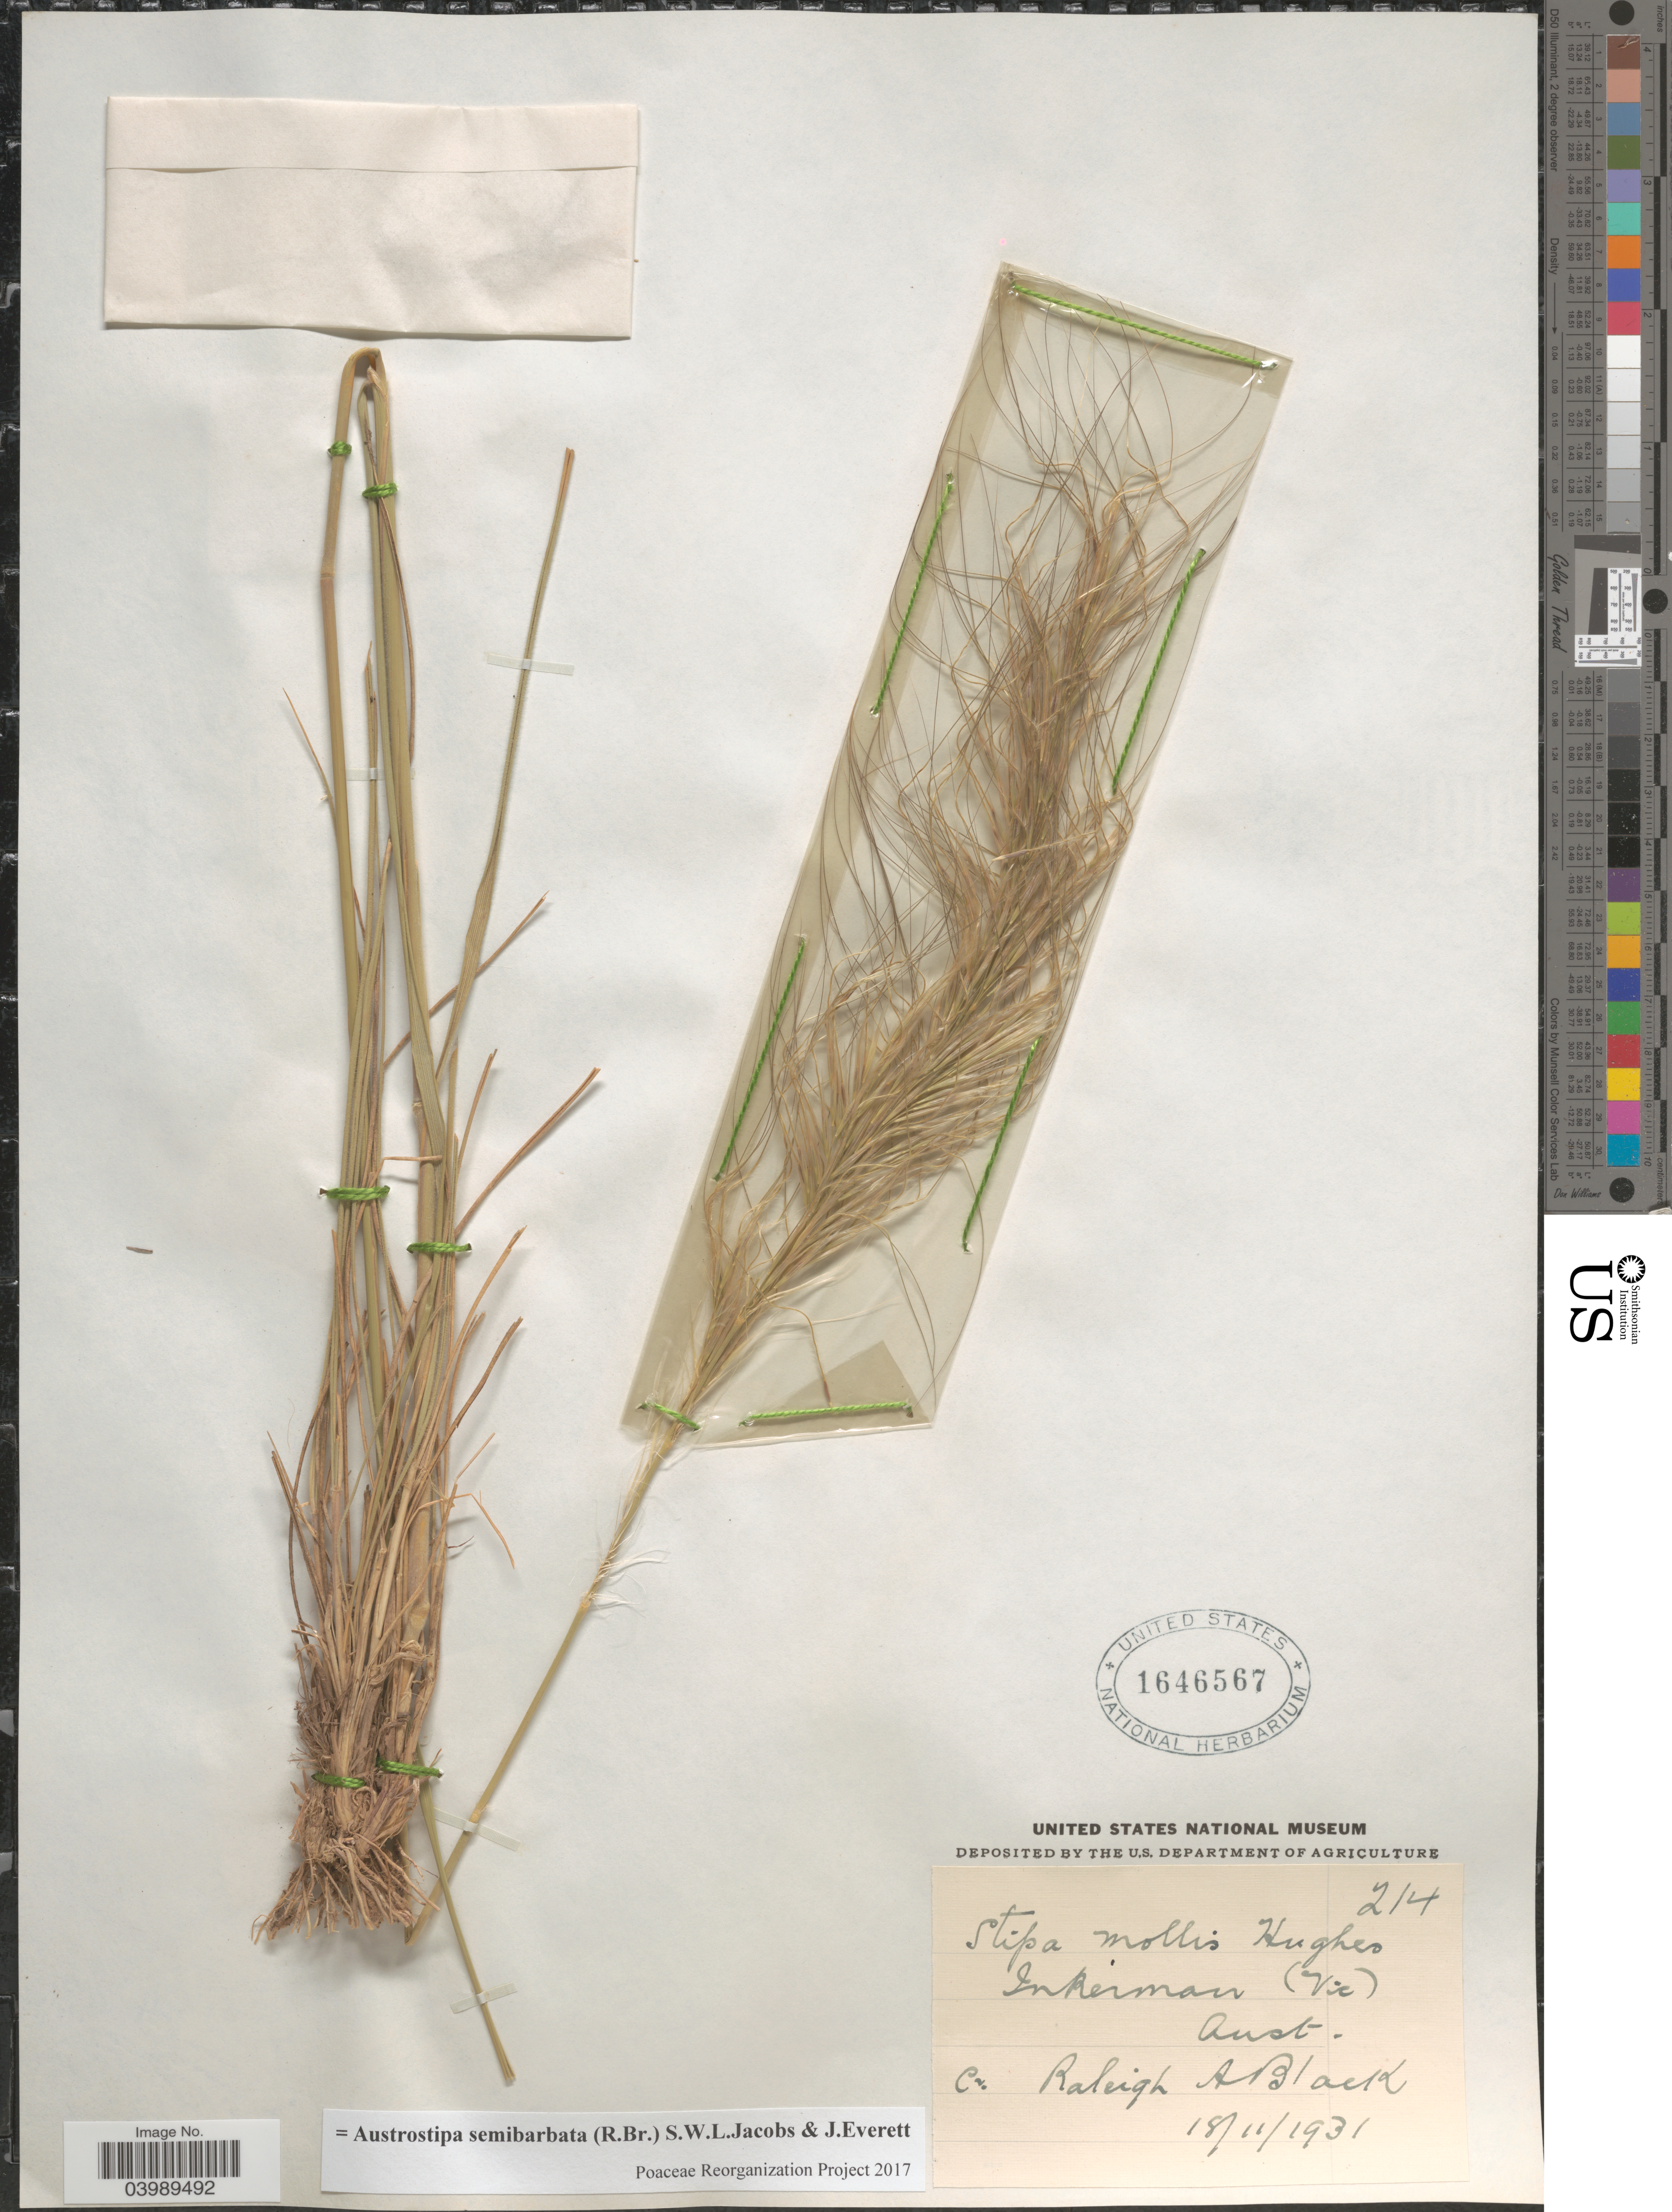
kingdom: Plantae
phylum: Tracheophyta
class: Liliopsida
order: Poales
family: Poaceae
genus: Austrostipa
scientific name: Austrostipa semibarbata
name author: (R. Br.) S.W.L. Jacobs & J. Everett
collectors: R. A. Black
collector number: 214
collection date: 1931-11-18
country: Australia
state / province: Victoria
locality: Inkerman (Vic).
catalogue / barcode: US 1646567